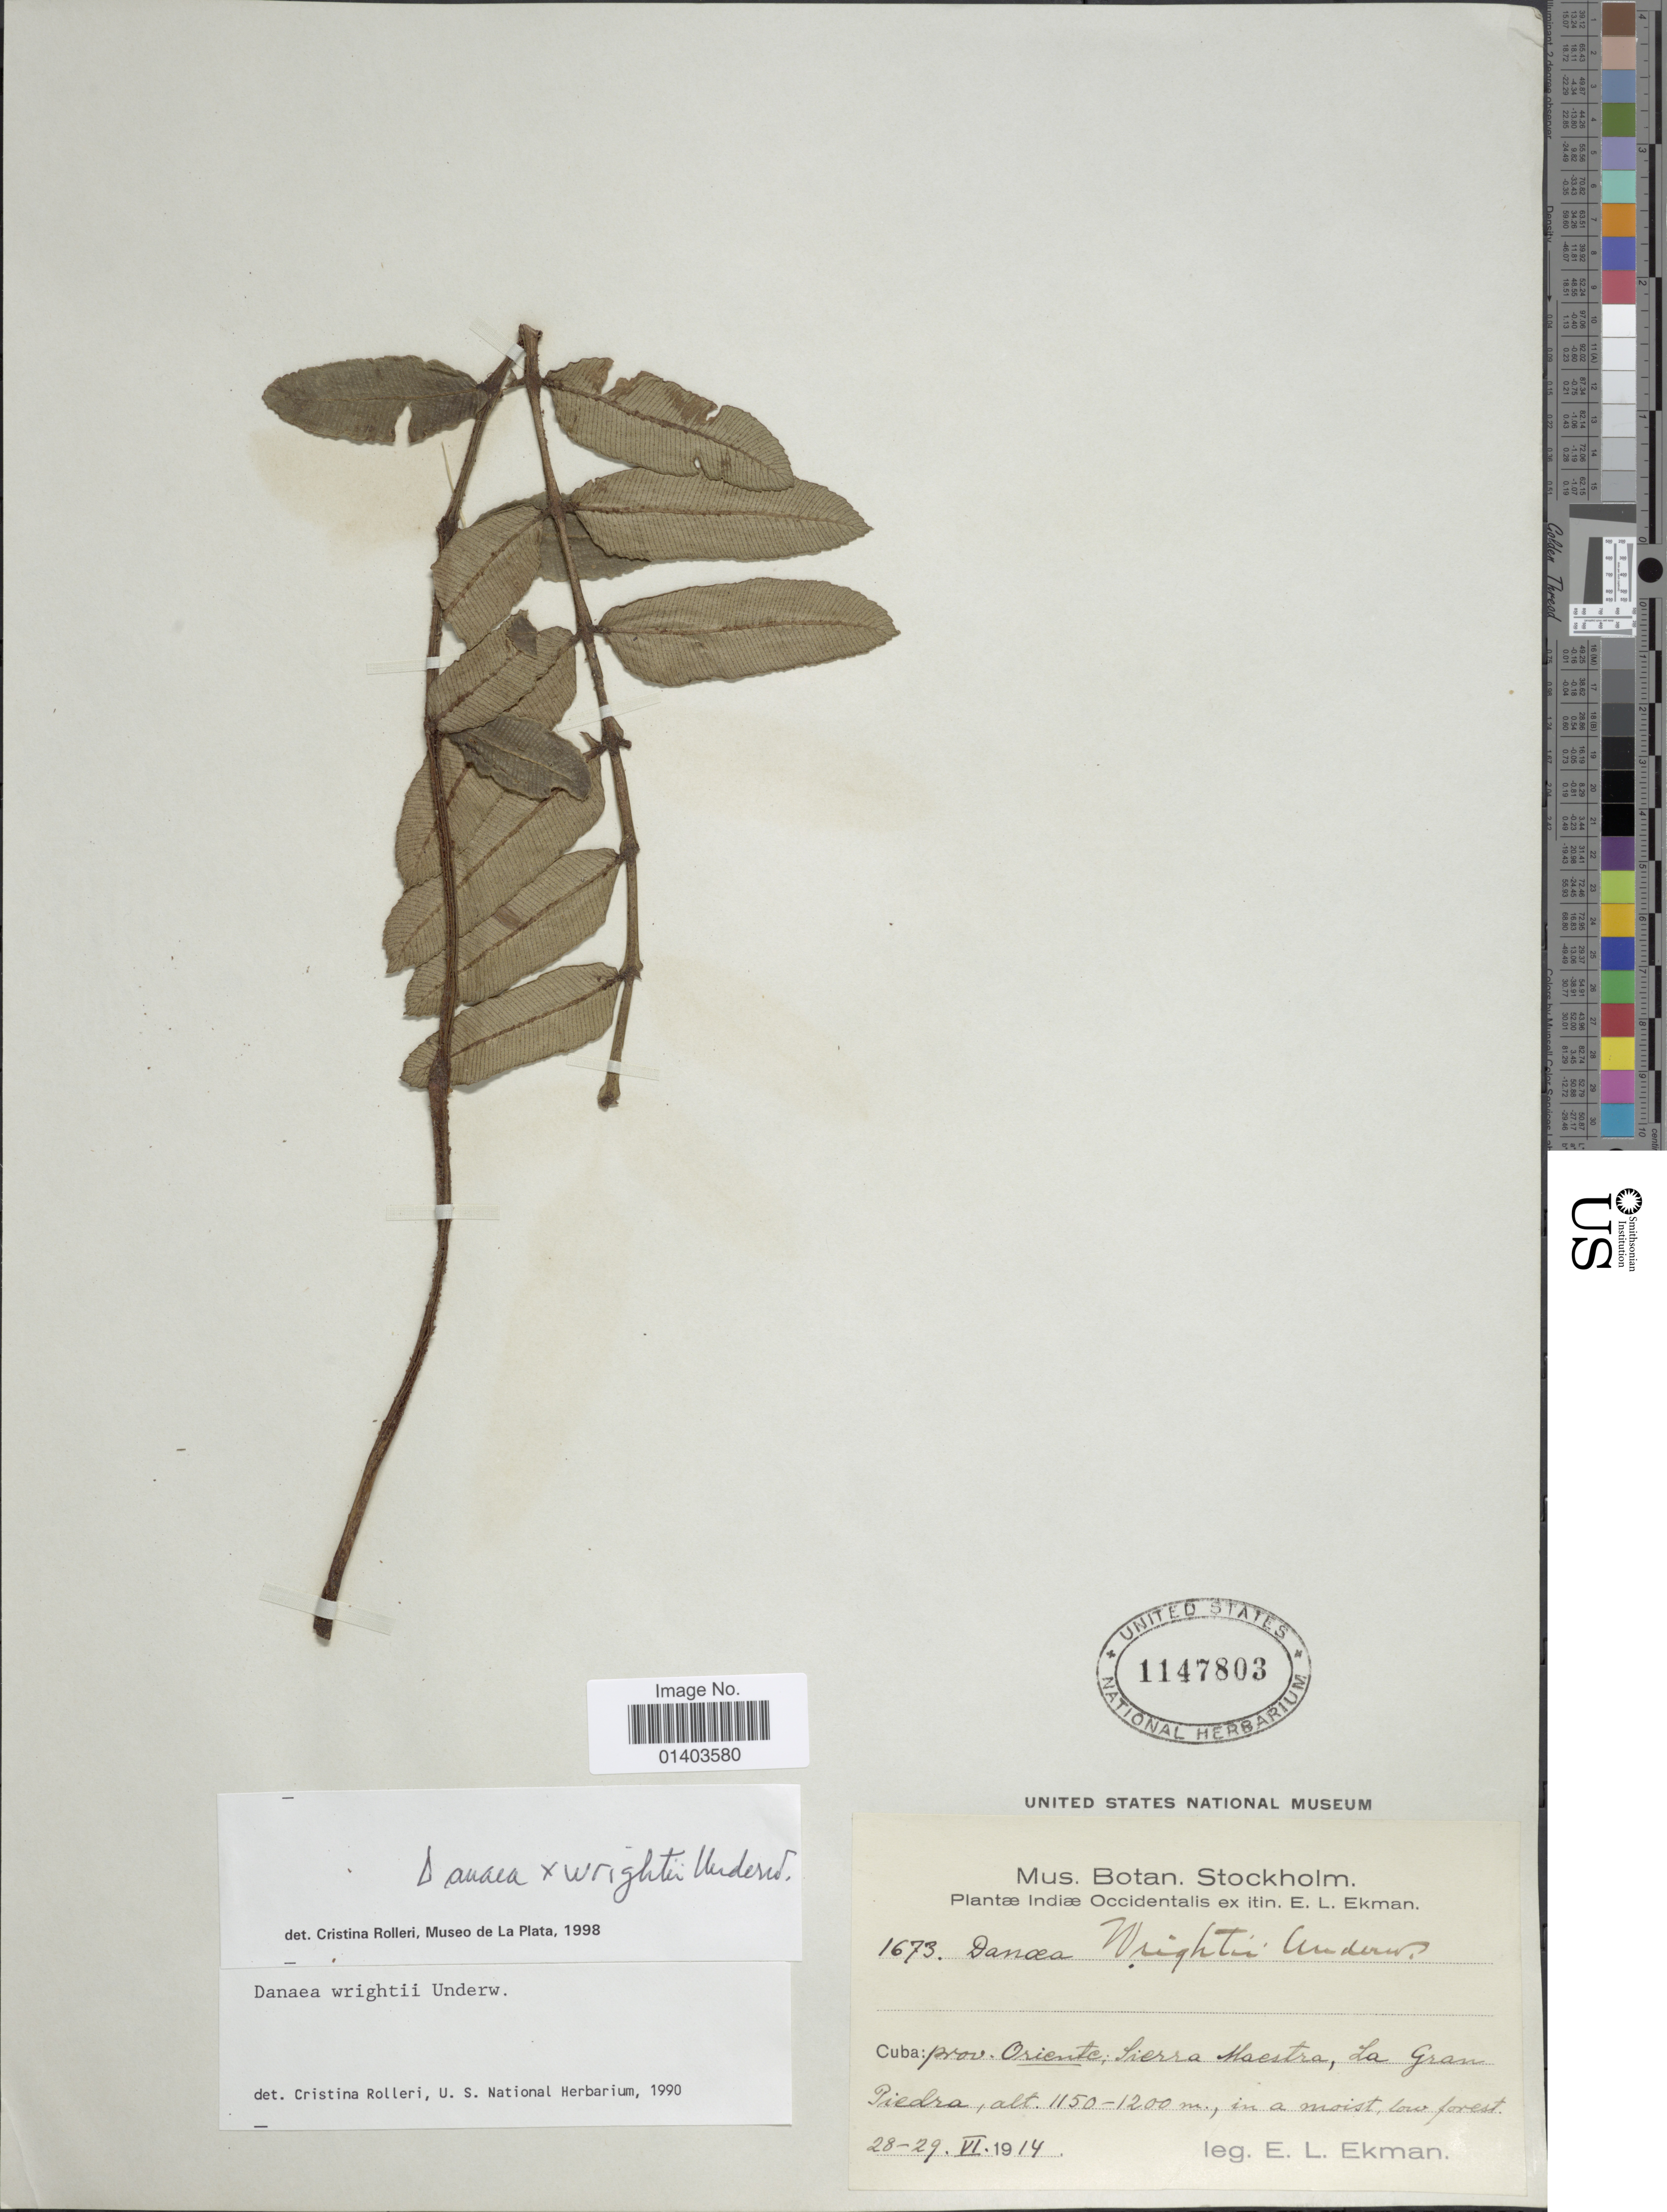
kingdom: Plantae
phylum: Tracheophyta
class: Polypodiopsida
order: Marattiales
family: Marattiaceae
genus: Danaea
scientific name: Danaea x wrightii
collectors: E. L. Ekman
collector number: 1673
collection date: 1914-06-28/1914-06-29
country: Cuba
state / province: Oriente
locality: Sierra Maestre, La Gran Piedra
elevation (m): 1150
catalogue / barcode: US 1147803